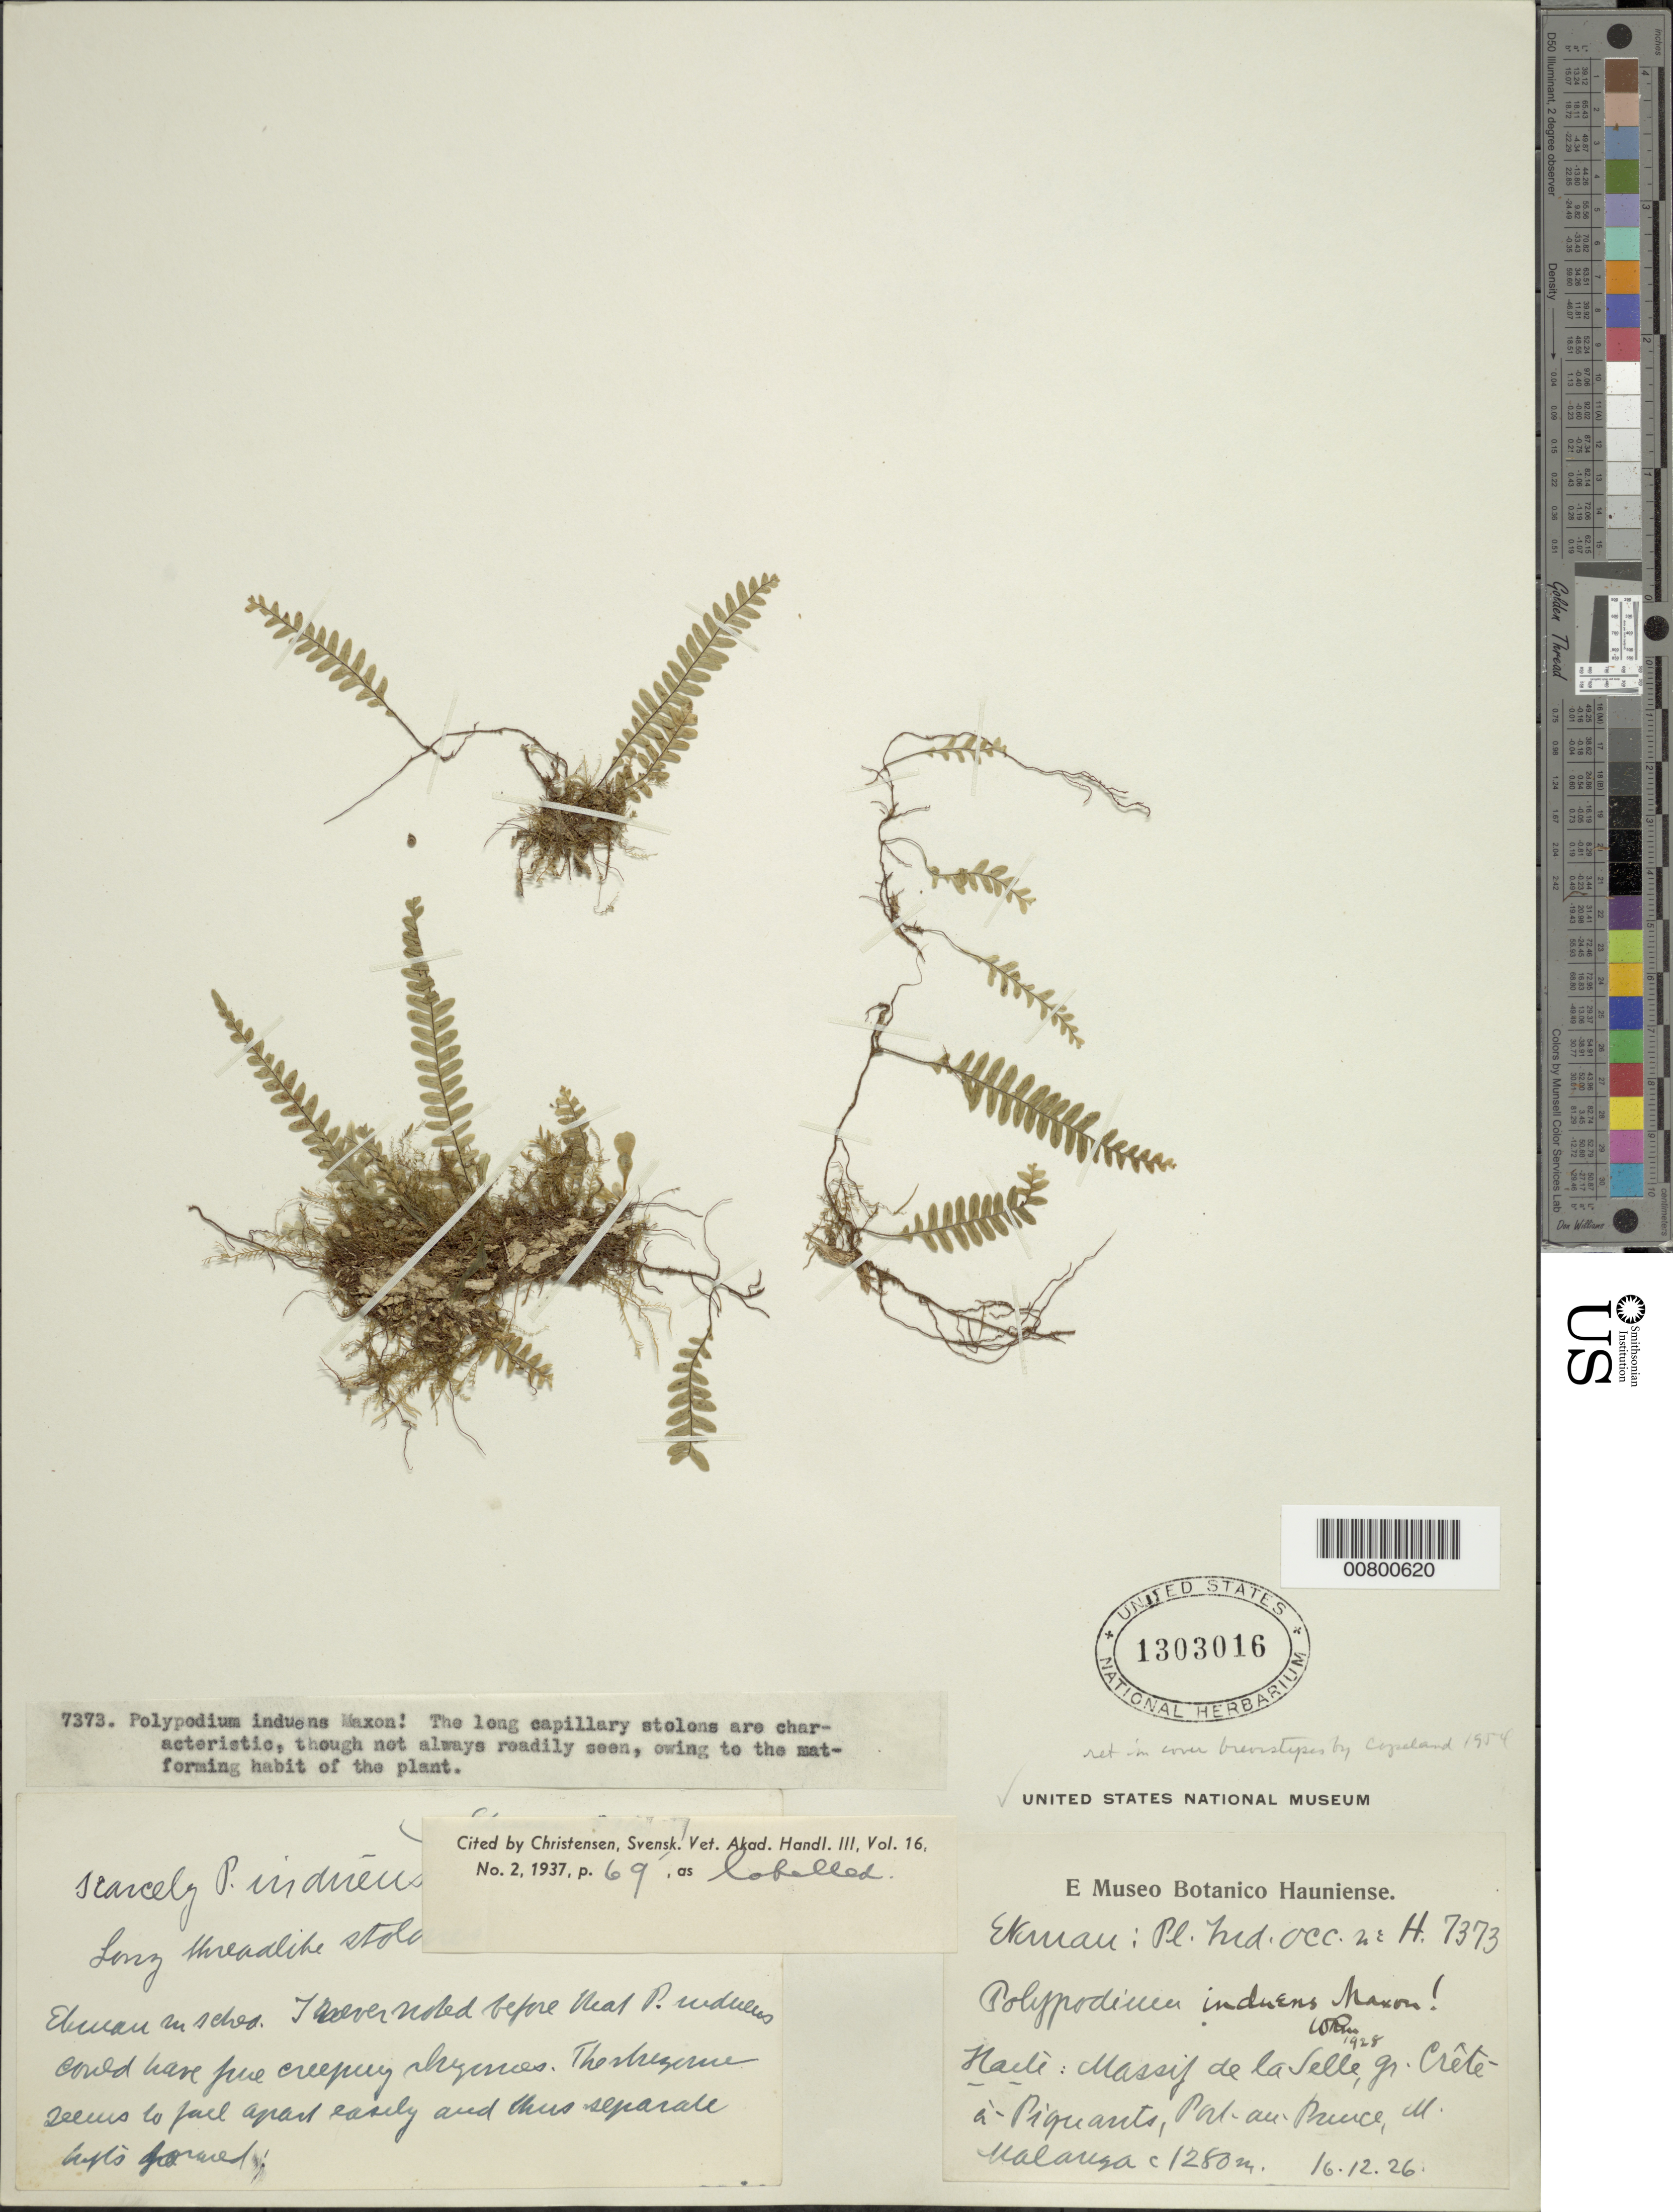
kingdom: Plantae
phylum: Tracheophyta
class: Polypodiopsida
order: Polypodiales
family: Polypodiaceae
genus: Lellingeria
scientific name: Lellingeria brevistipes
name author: (Mett. ex Kuhn) A.R. Sm. & R.C. Moran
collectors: E. L. Ekman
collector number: H 7373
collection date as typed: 16 Dec 1926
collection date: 1926-12-16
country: Haiti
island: Hispaniola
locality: Massif de la Selle, Gr. Crête-a-Piquants, Port au Prince, M. Malanza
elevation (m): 1280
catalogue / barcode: US 1303016